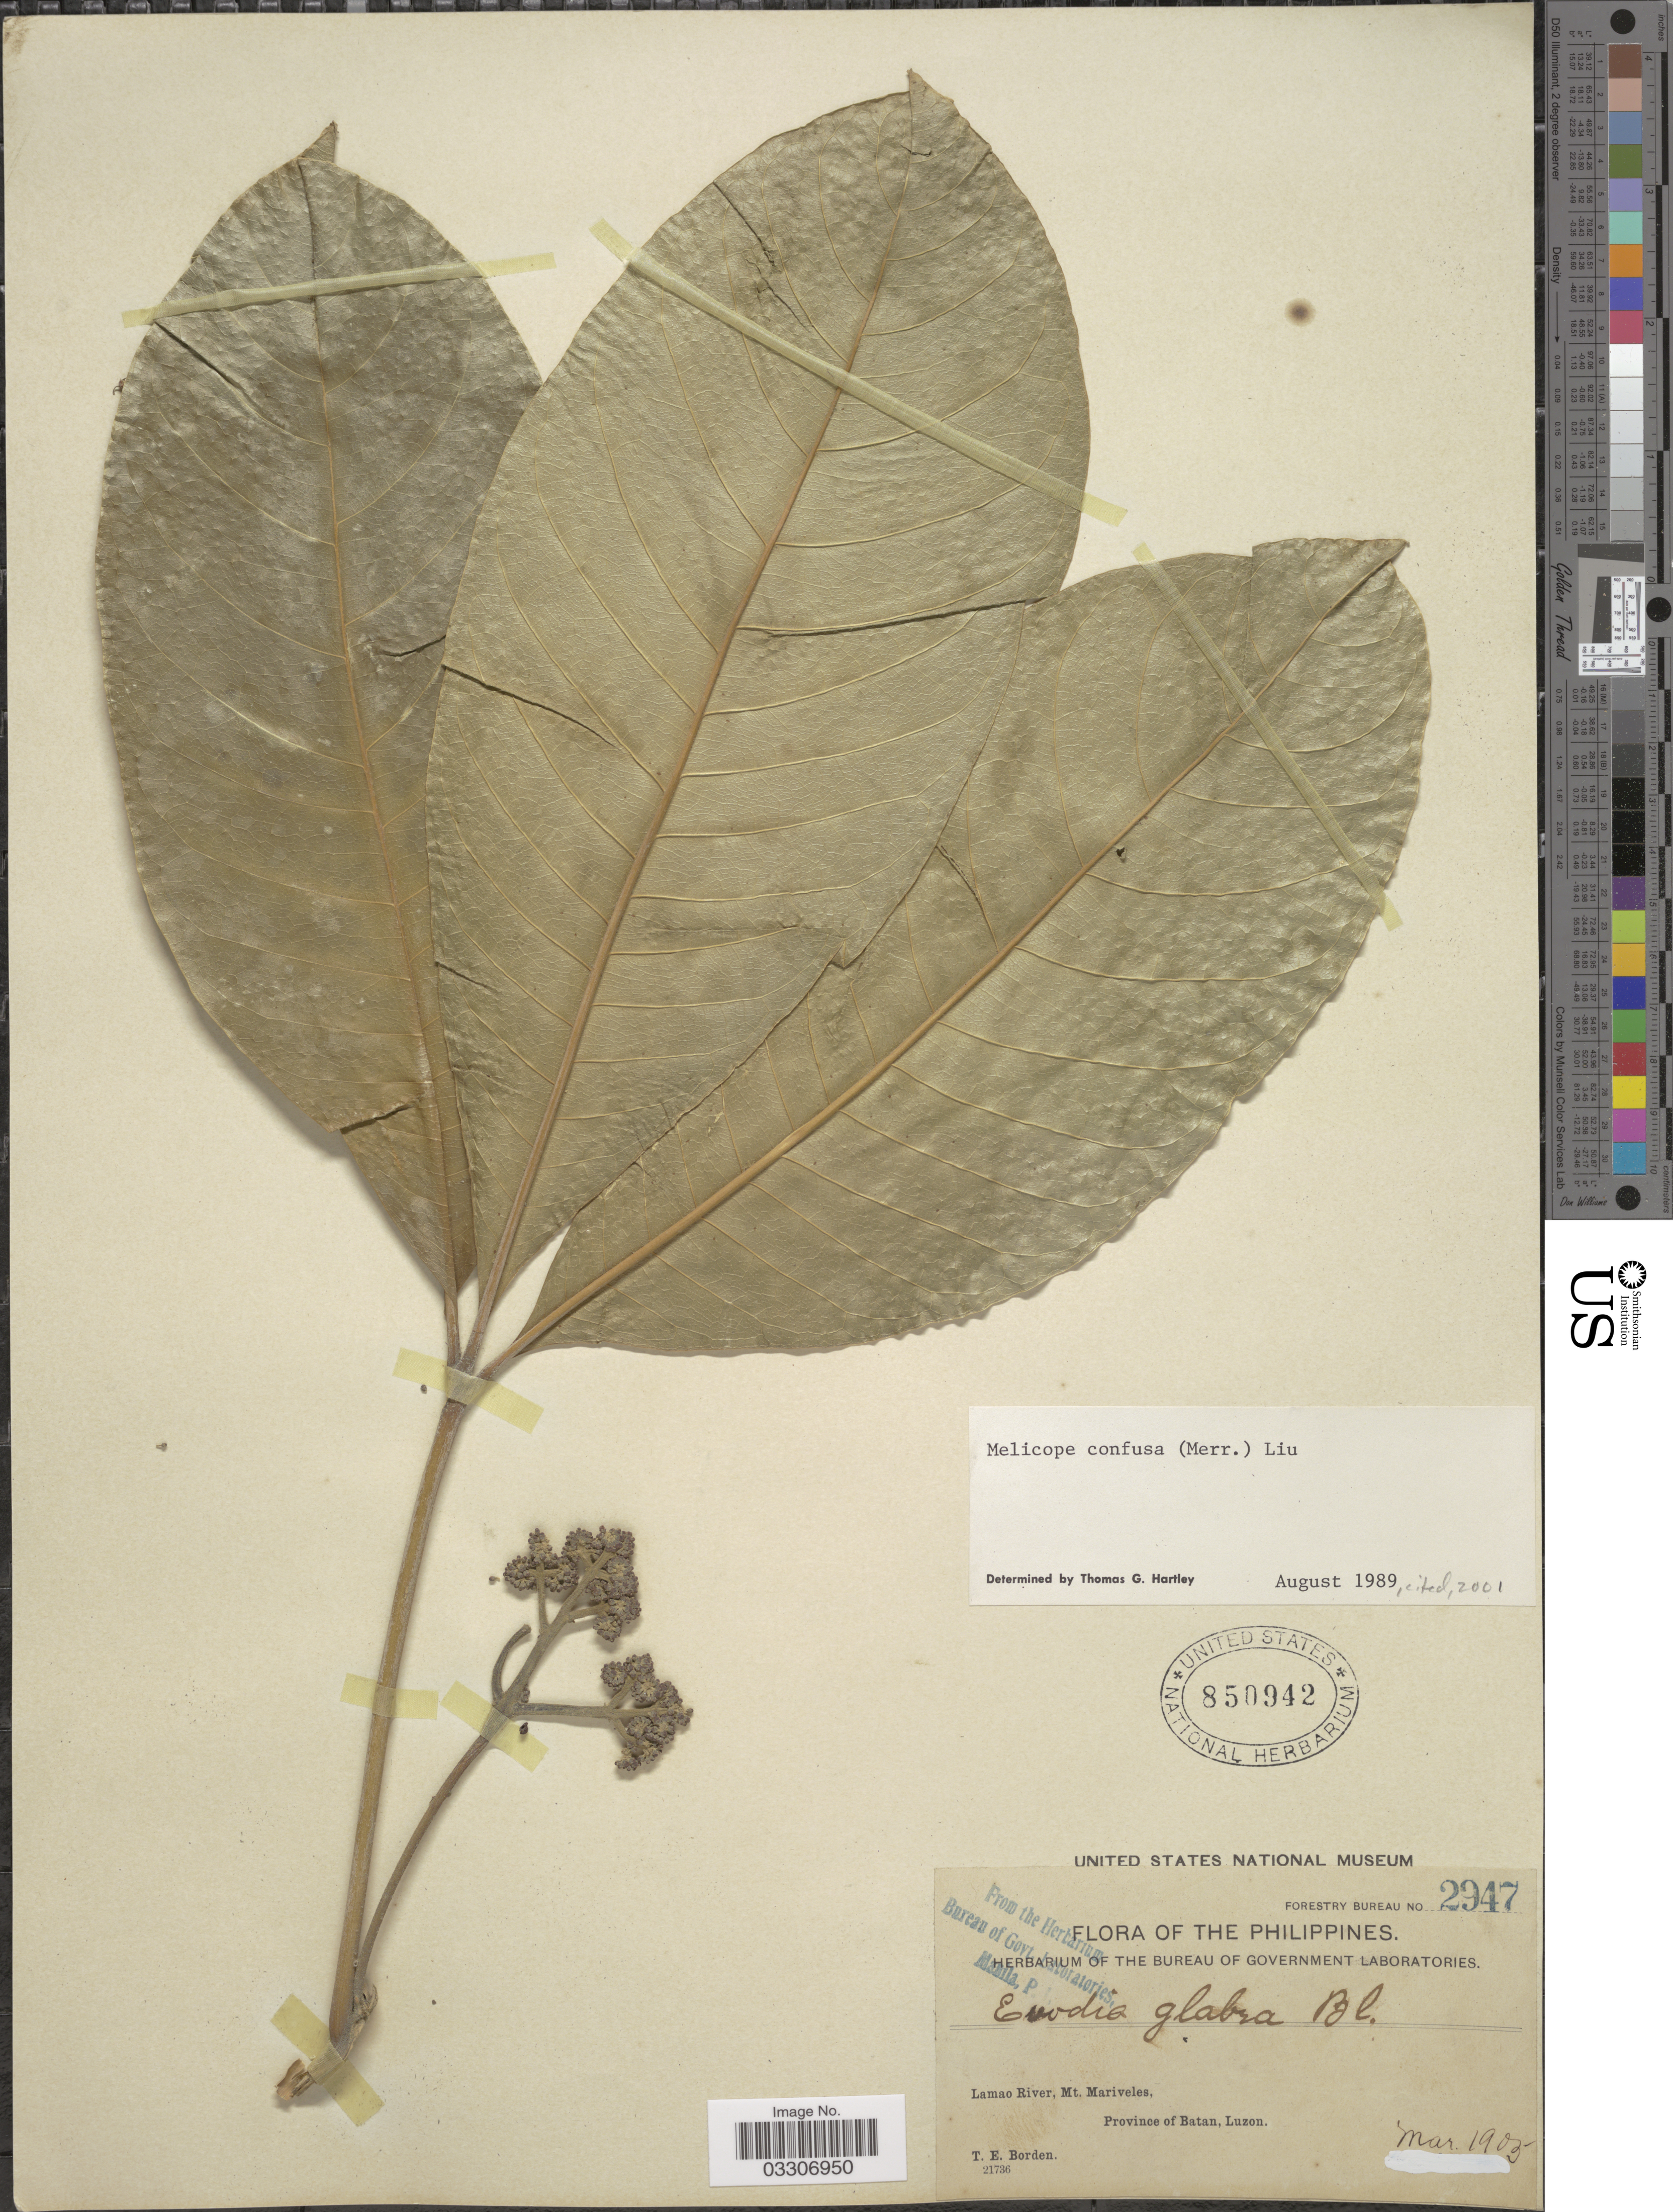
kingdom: Plantae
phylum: Tracheophyta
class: Magnoliopsida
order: Sapindales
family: Rutaceae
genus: Melicope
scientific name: Melicope confusa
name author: (Merr.) P.S. Liu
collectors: T. E. Borden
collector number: Forestry Bureau 2947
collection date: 1903-03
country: Philippines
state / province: Cagayan Valley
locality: Lamao River, Mt. Mariveles, Province of Batan, Luzon.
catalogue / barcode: US 850942